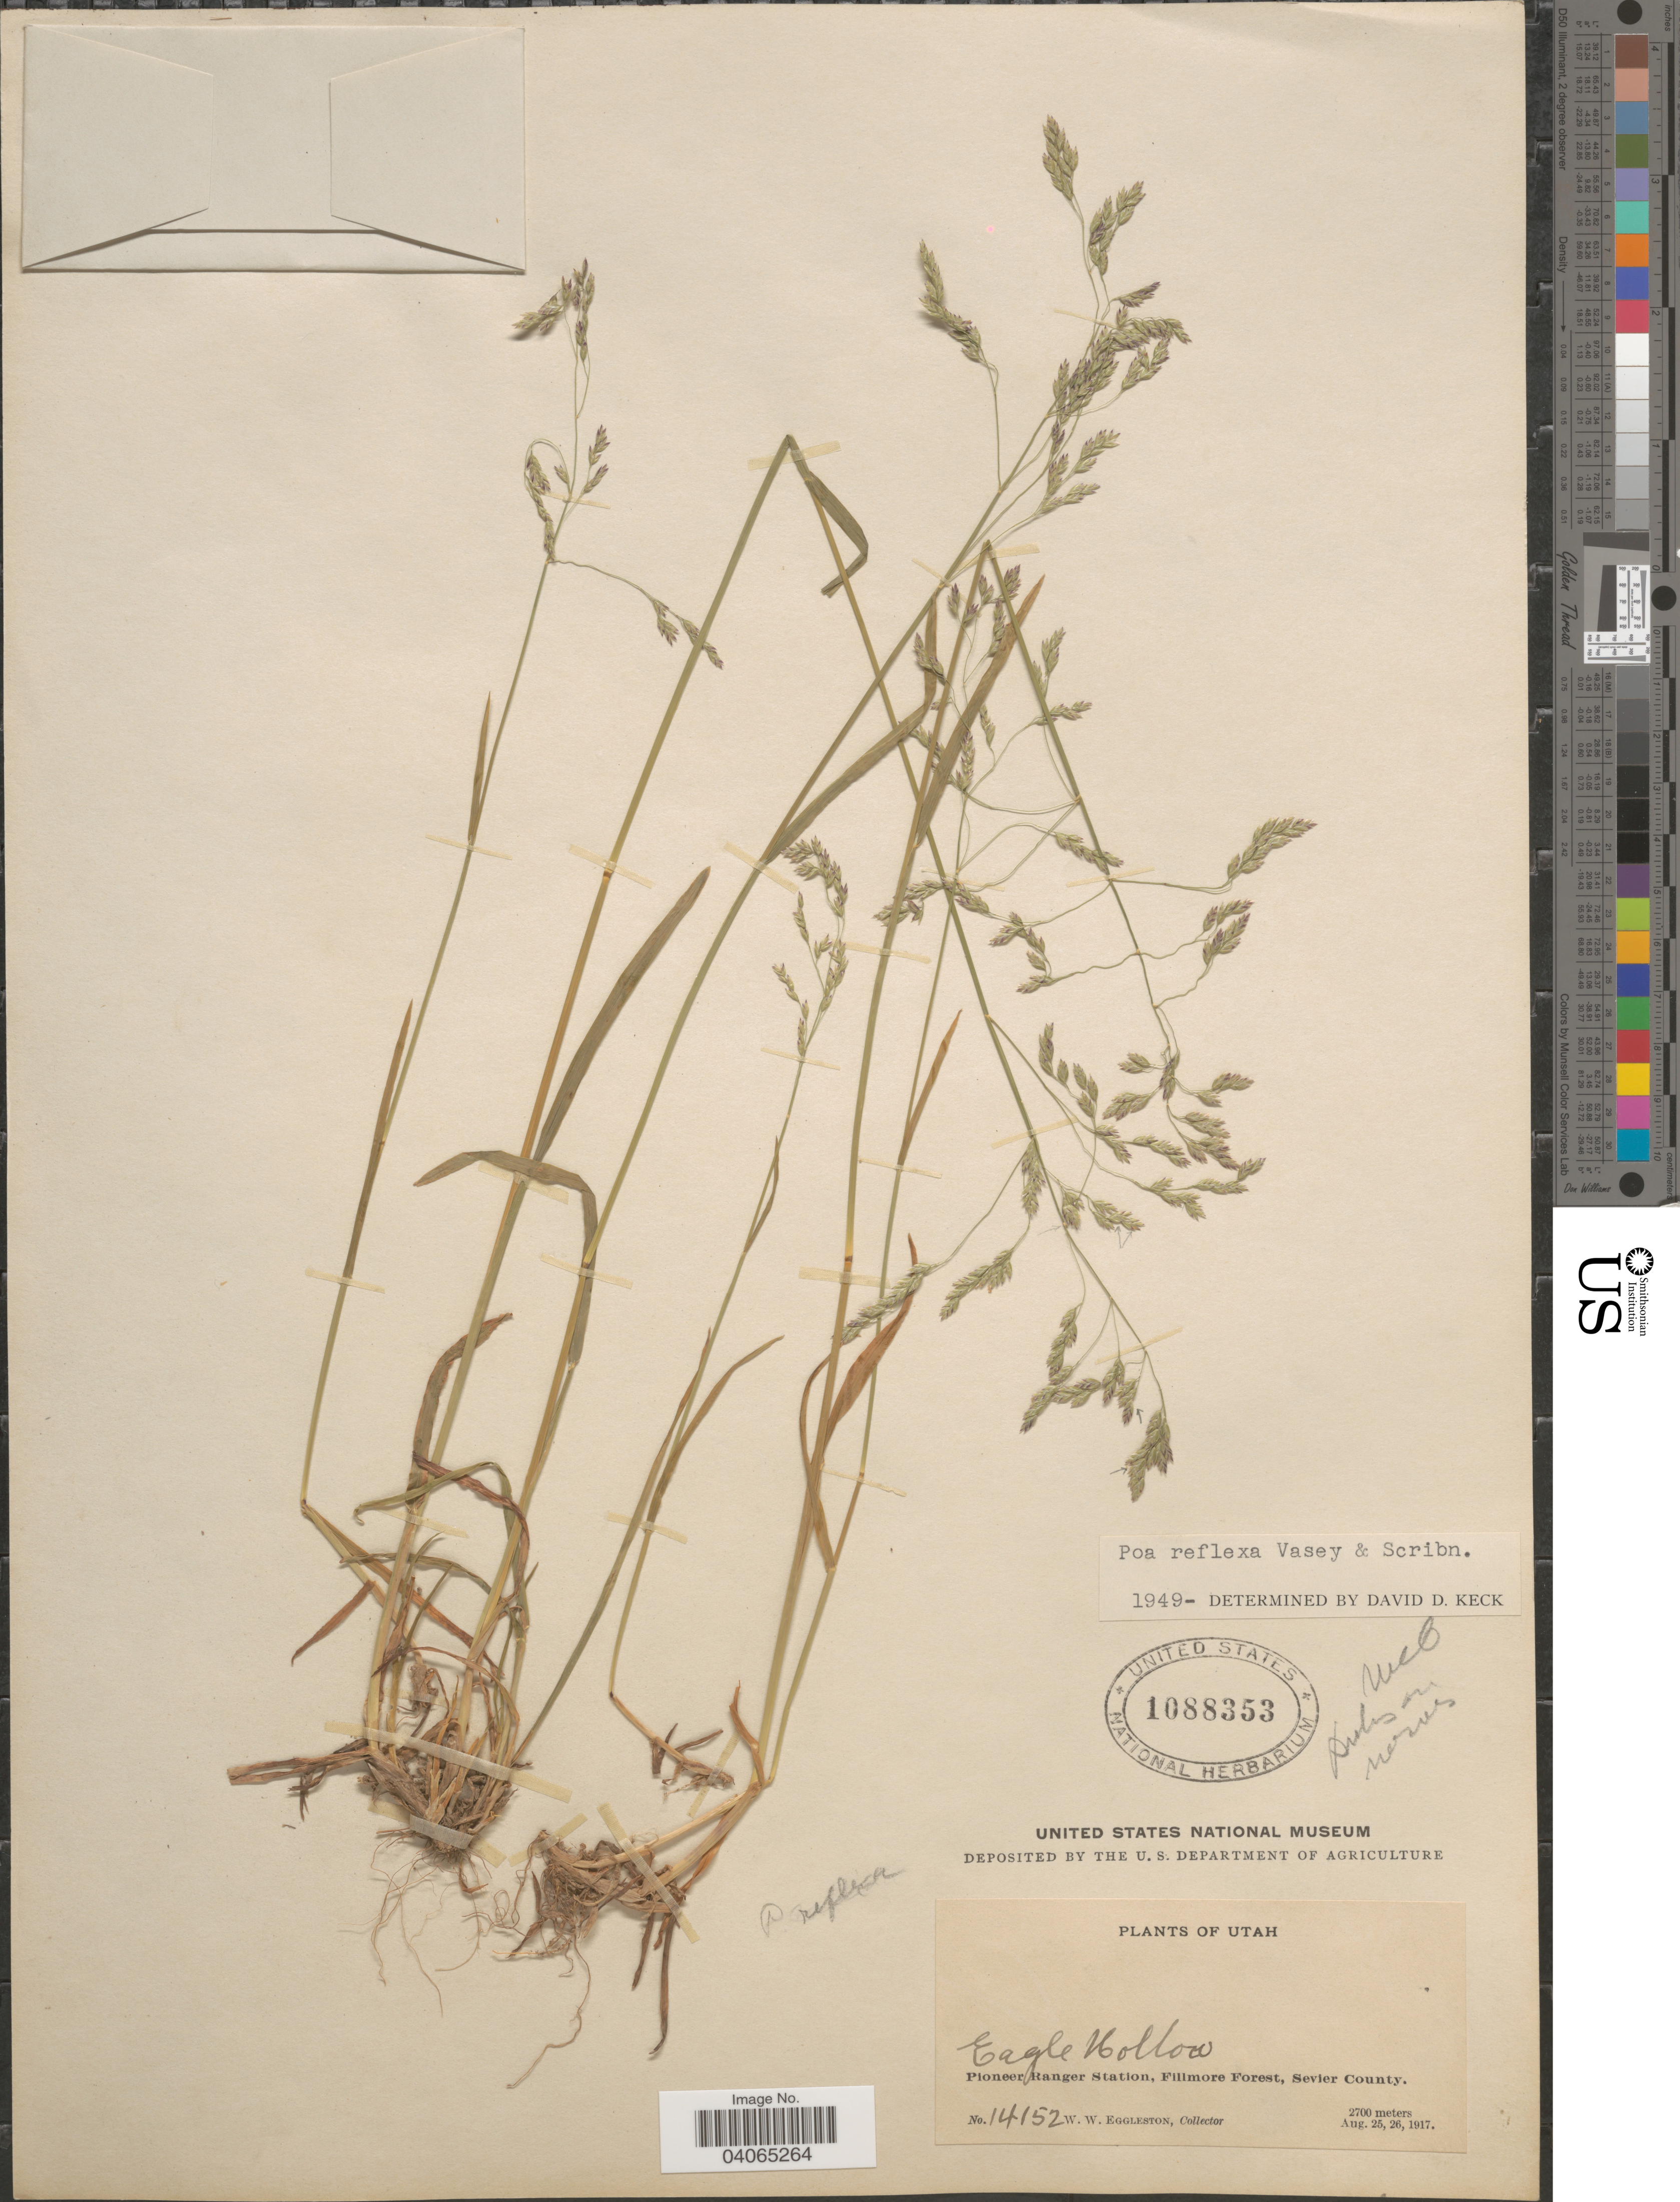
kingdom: Plantae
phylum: Tracheophyta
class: Liliopsida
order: Poales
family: Poaceae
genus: Poa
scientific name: Poa reflexa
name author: Vasey & Scribn.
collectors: W. W. Eggleston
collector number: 14152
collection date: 1917-08-25/1917-08-26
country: United States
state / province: Utah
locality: Eagle Hollow. Pioneer Ranger Station, Fillmore Forest, Sevier County.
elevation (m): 2700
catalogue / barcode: US 1088353